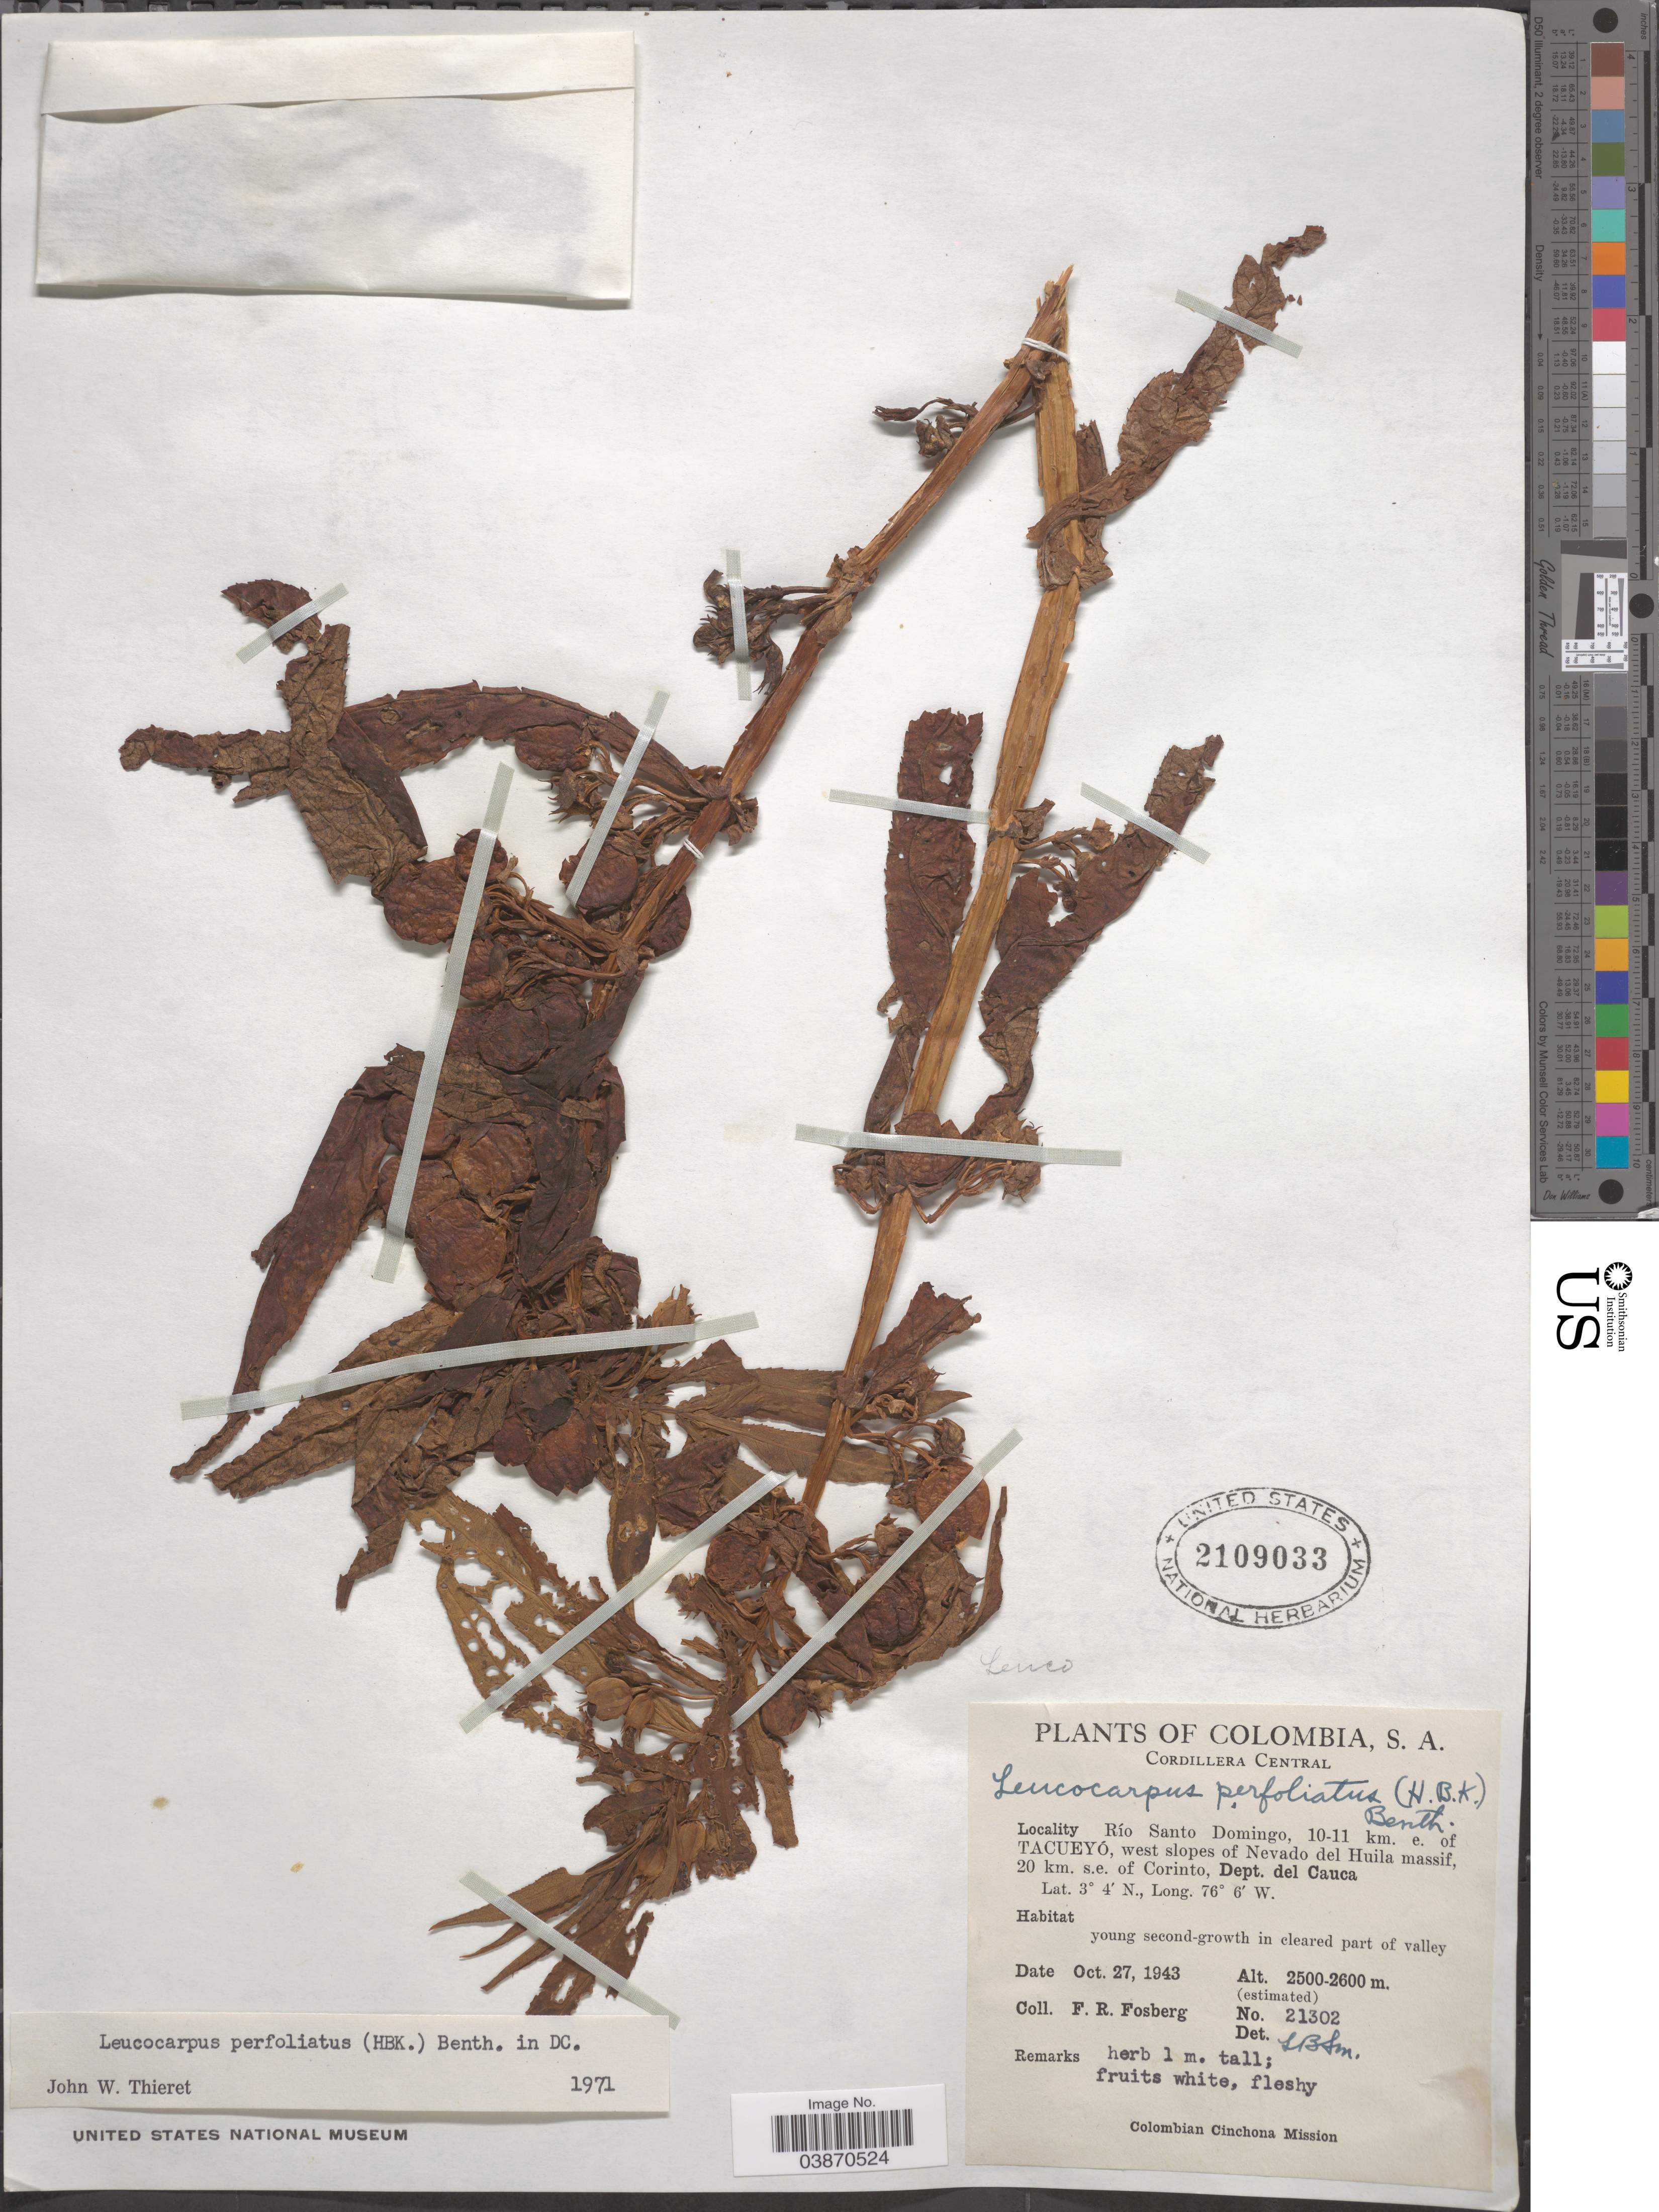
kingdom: Plantae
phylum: Tracheophyta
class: Magnoliopsida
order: Lamiales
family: Phrymaceae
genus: Leucocarpus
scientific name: Leucocarpus perfoliatus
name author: (Kunth) Benth.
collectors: F. R. Fosberg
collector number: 21302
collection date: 1943-10-27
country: Colombia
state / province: Cauca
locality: Cordillera Central. Río Santo Domingo, 10-11 km. e. of Tacueyó, west slopes of Nevado del Huila massif, 20 km. s.e. of Corinto, Dept. del Cauca.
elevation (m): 2500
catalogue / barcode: US 2109033